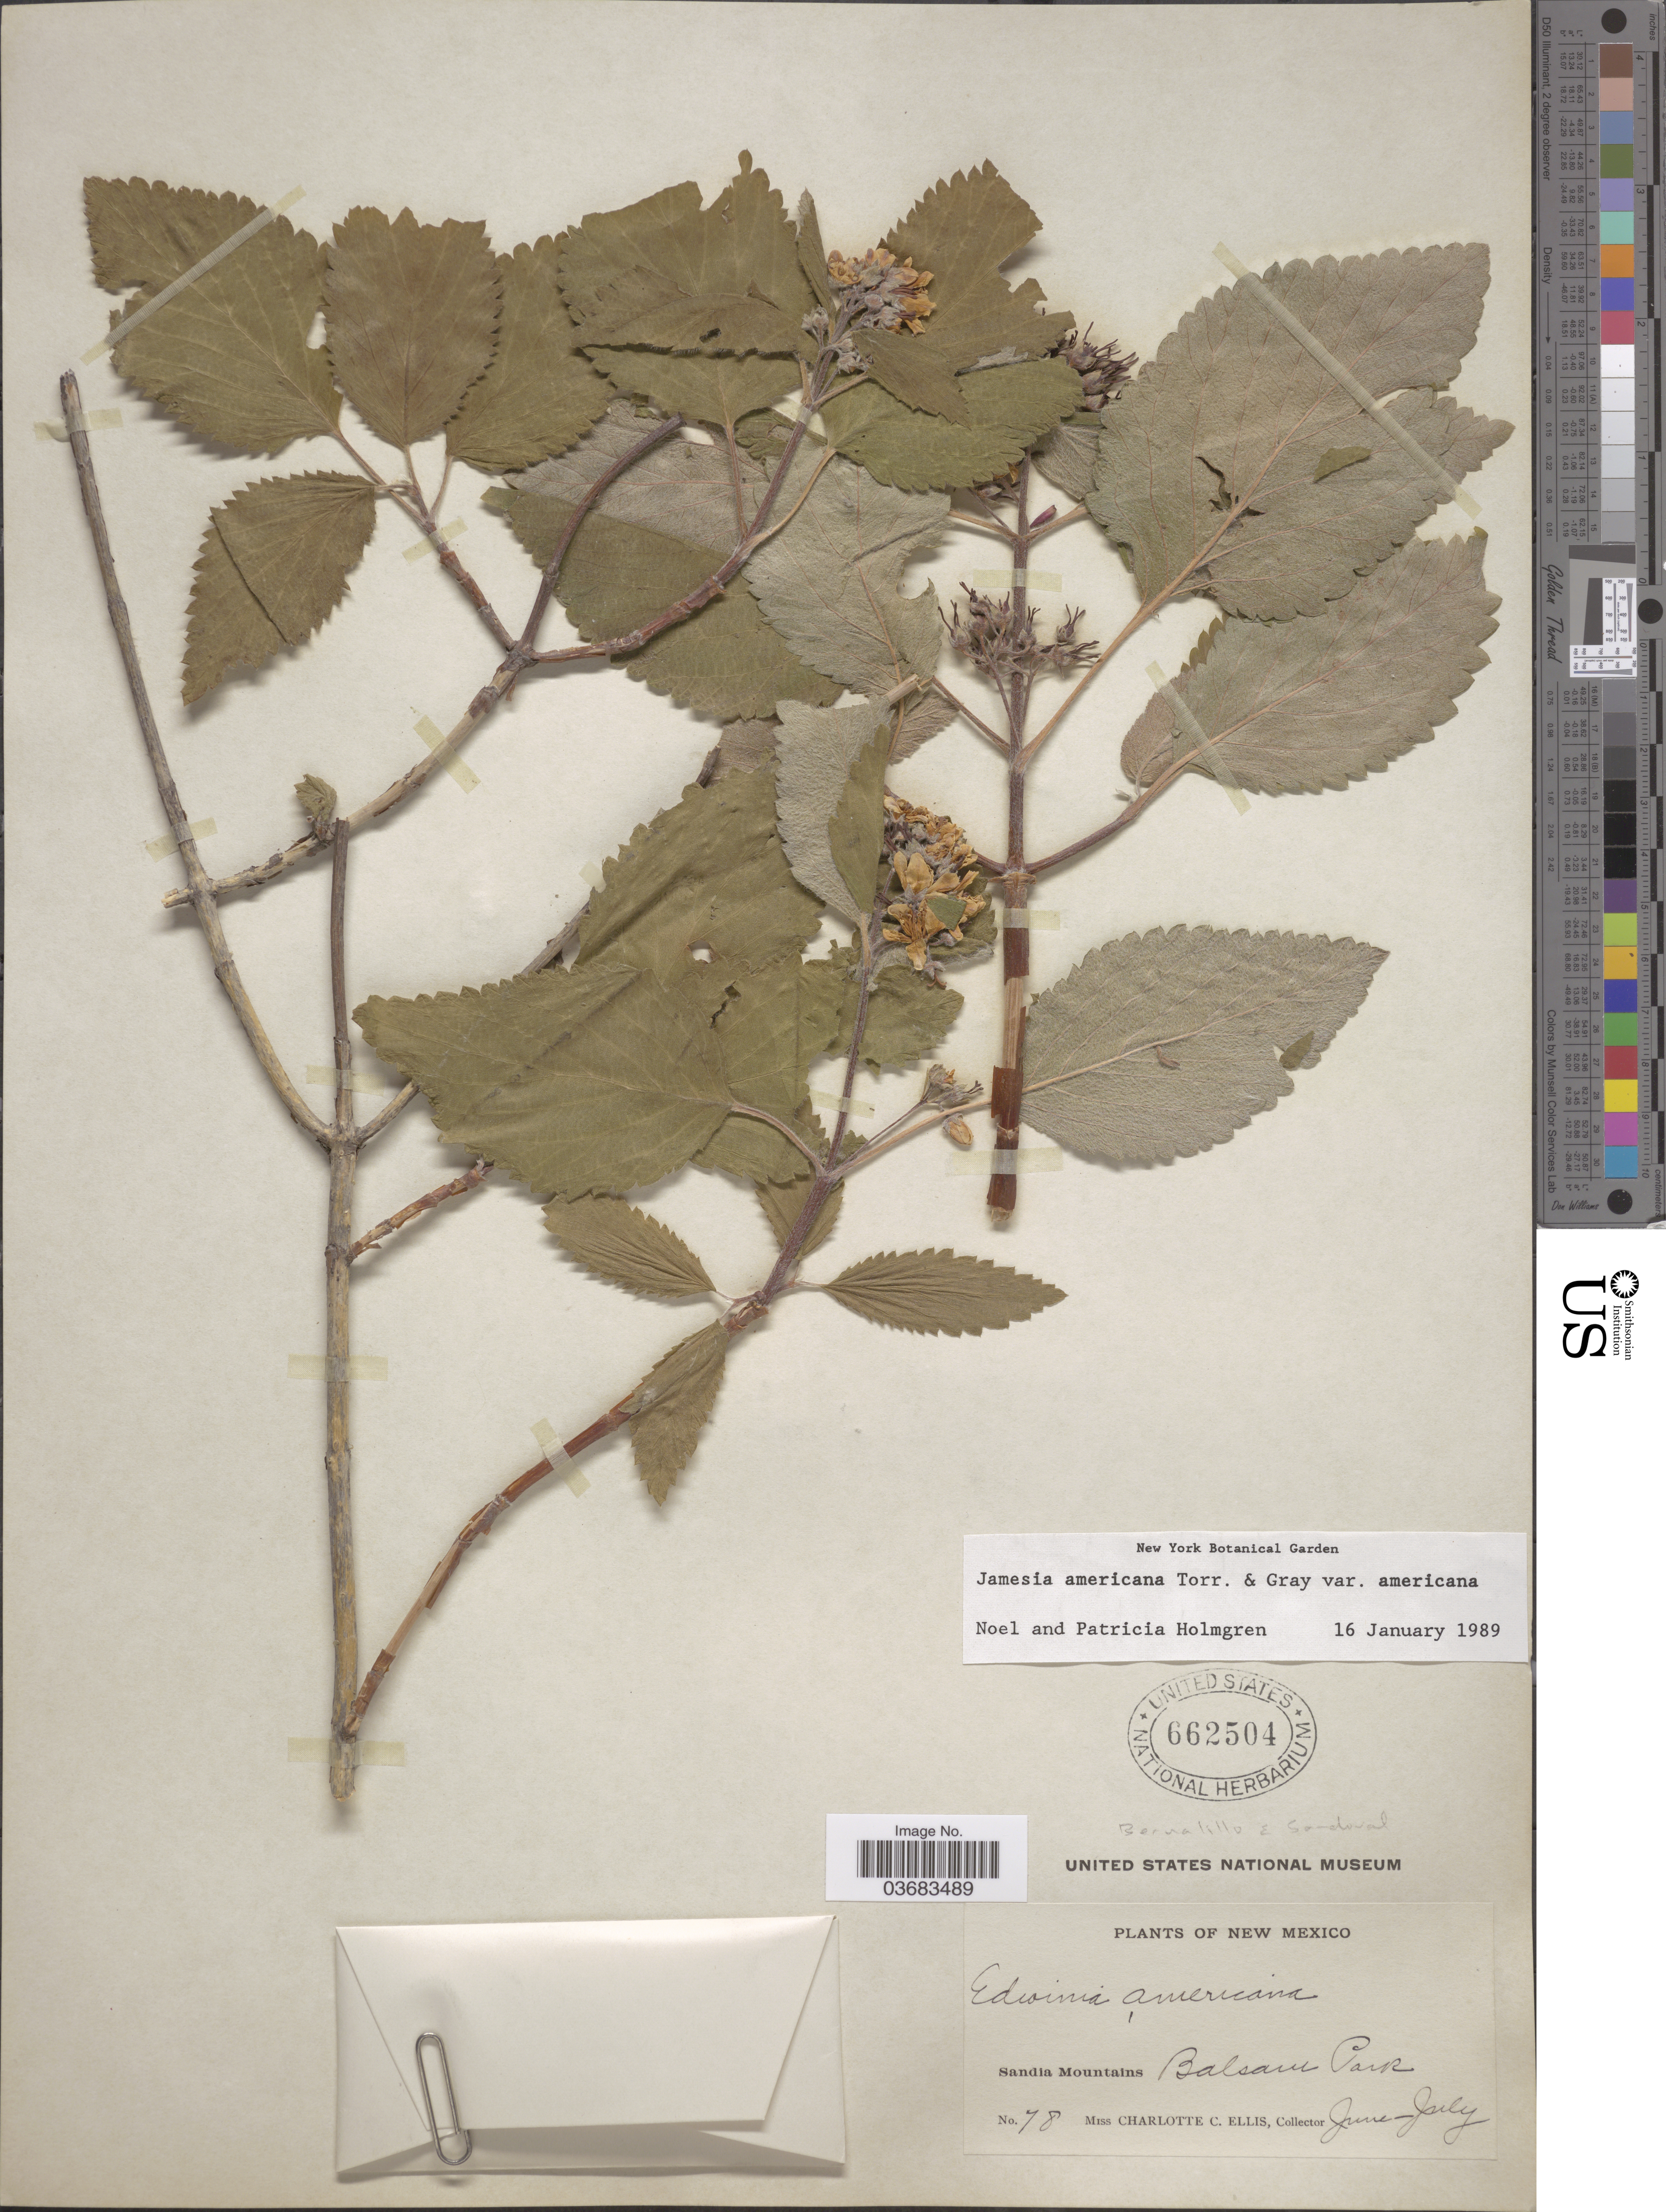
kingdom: Plantae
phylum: Tracheophyta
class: Magnoliopsida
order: Cornales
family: Hydrangeaceae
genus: Edwinia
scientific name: Edwinia americana var. americana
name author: (Torr. & A. Gray) A. Heller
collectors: C. C. Ellis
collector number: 78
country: United States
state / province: New Mexico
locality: Bernalillo & Sandoval. Sandia Mountains. Balsam Park.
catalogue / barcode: US 662504